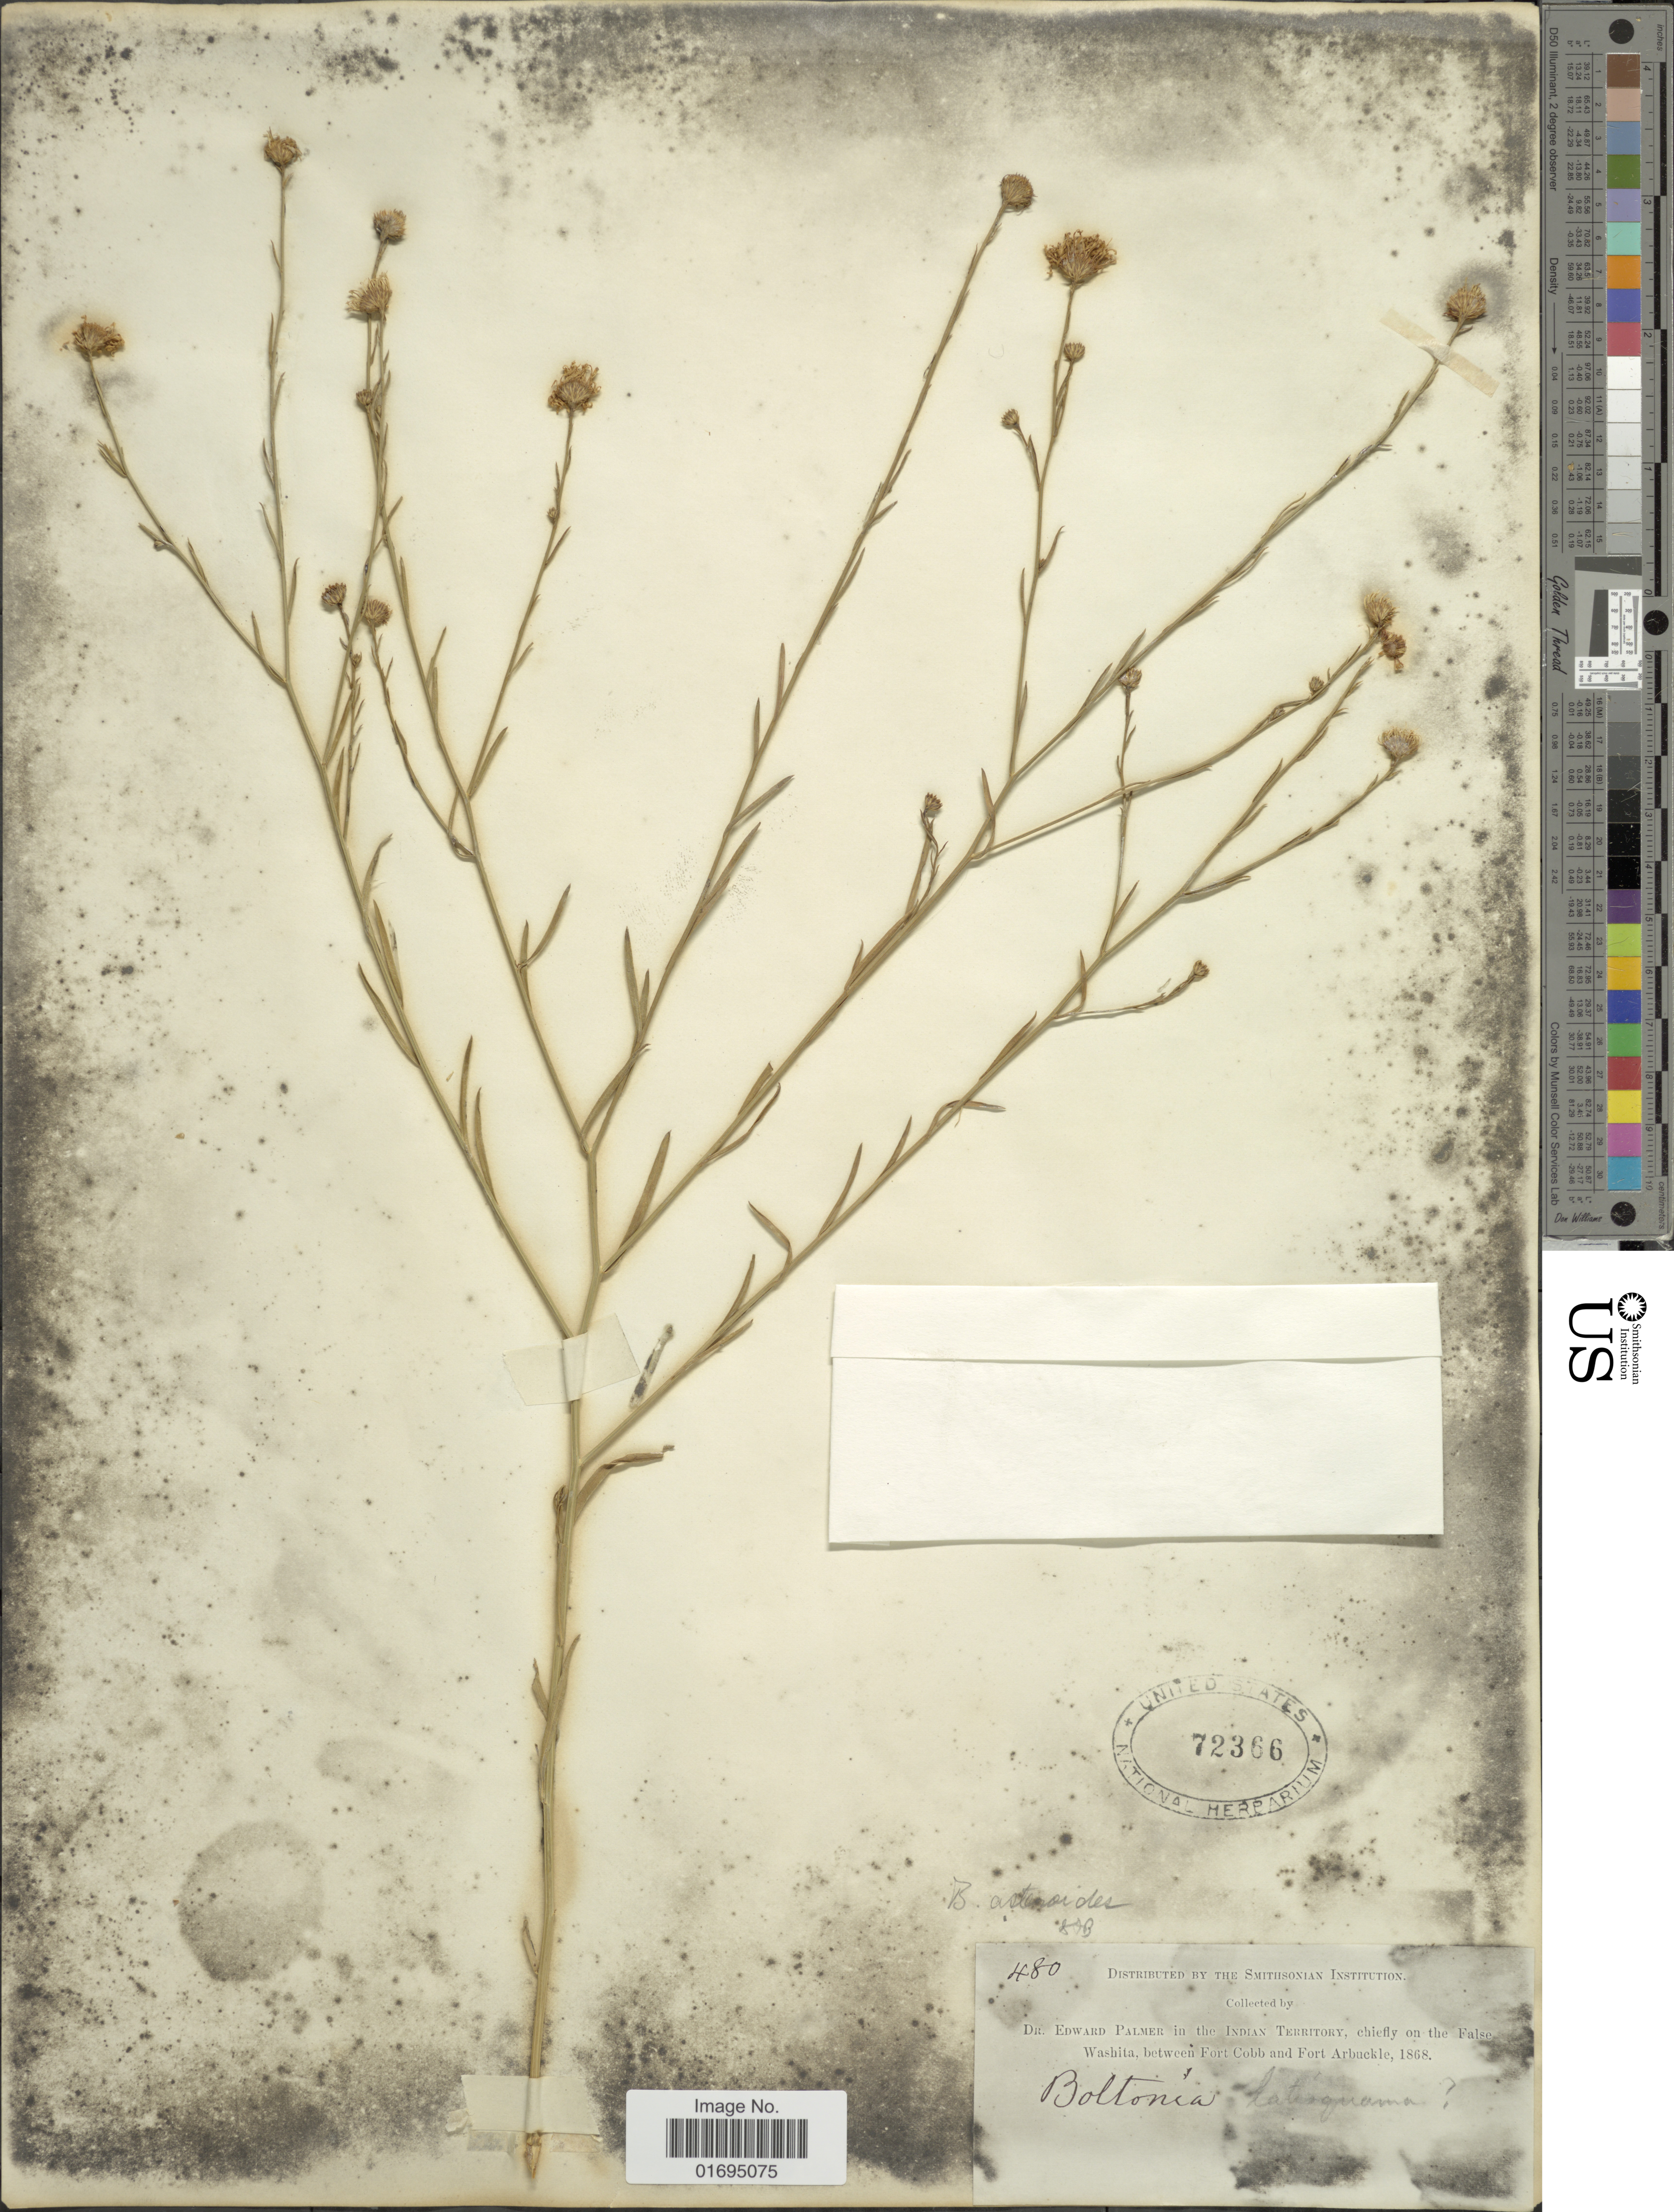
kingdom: Plantae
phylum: Tracheophyta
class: Magnoliopsida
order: Asterales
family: Asteraceae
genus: Boltonia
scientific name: Boltonia asteroides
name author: (L.) L'Hér.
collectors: E. Palmer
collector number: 480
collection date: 1868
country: United States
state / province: Oklahoma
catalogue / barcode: US 72366